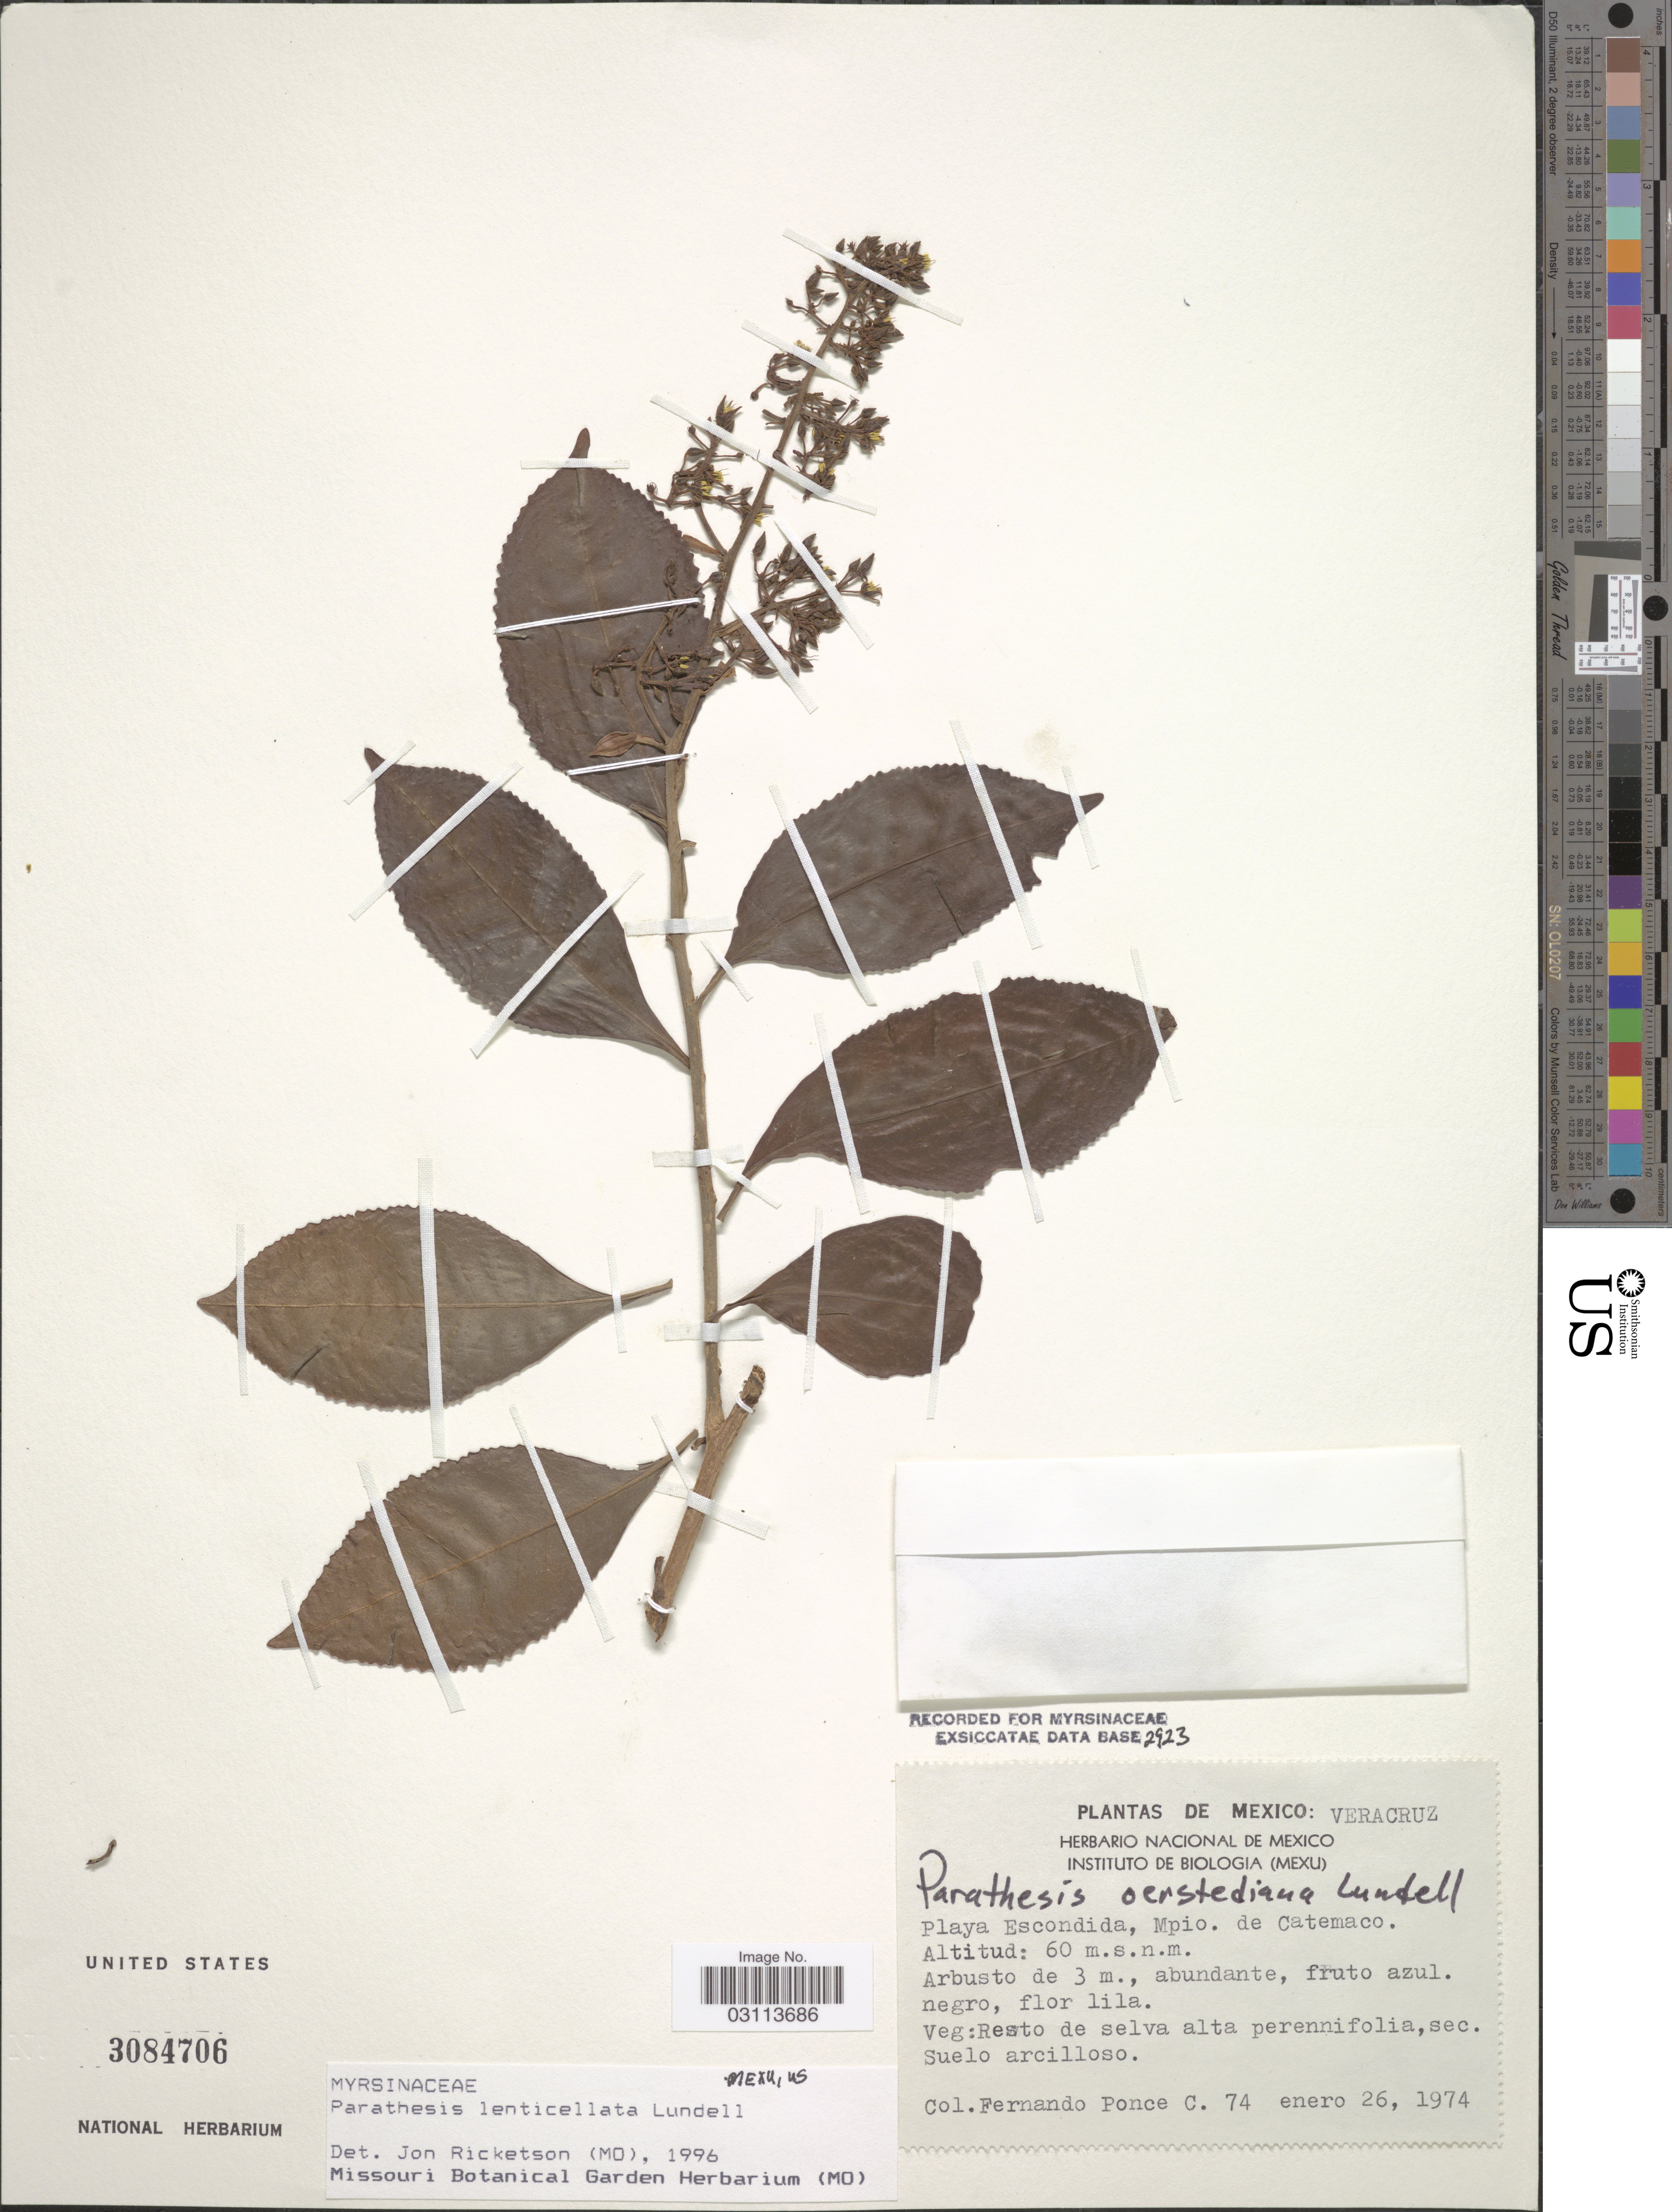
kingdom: Plantae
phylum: Tracheophyta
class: Magnoliopsida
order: Ericales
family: Primulaceae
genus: Parathesis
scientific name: Parathesis lenticellata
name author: Lundell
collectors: F. Ponce C.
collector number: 74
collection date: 1974-01-26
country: Mexico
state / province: Veracruz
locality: Veracruz. Playa Escondida, Mpio. de Catemaco.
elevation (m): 60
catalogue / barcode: US 3084706